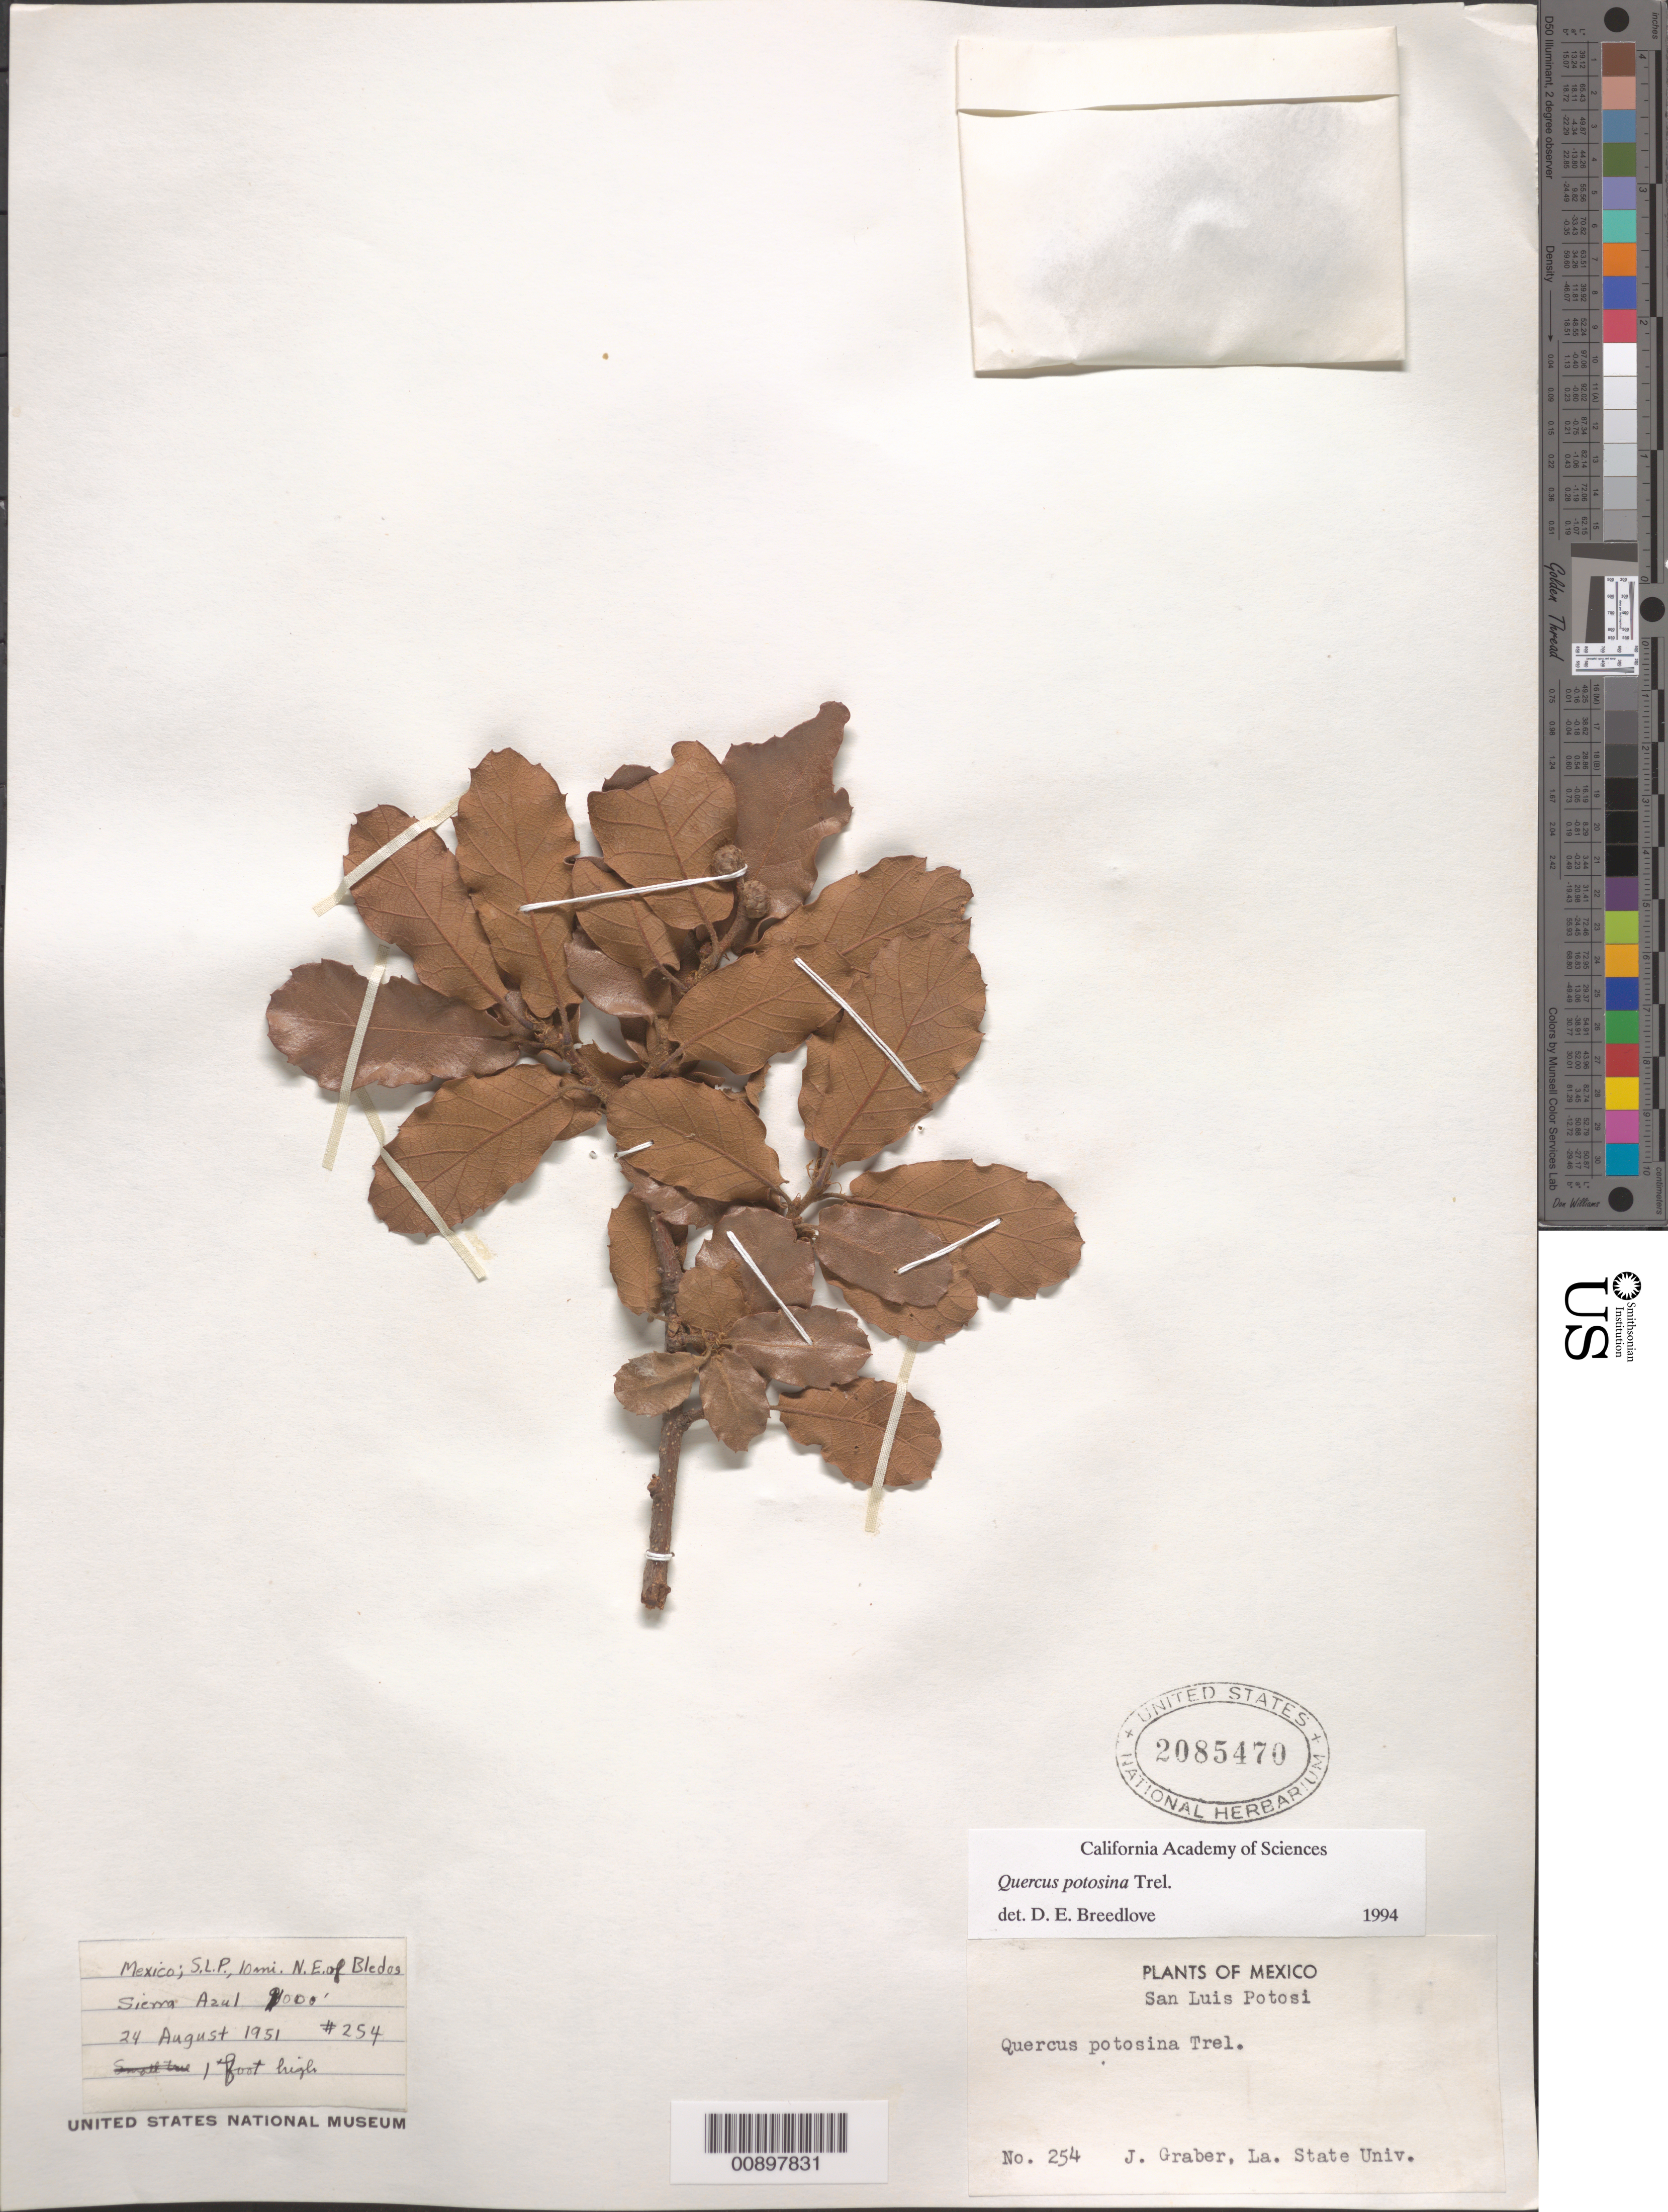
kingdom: Plantae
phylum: Tracheophyta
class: Magnoliopsida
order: Fagales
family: Fagaceae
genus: Quercus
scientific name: Quercus potosina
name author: Trel.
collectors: J. Graber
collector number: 254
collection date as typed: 24 Aug 1951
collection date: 1951-08-24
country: Mexico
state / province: San Luis Potosí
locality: San Luis Potosí, 10 mi. NE of Bledos, Sierra Azul.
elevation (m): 305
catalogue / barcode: US 2085470